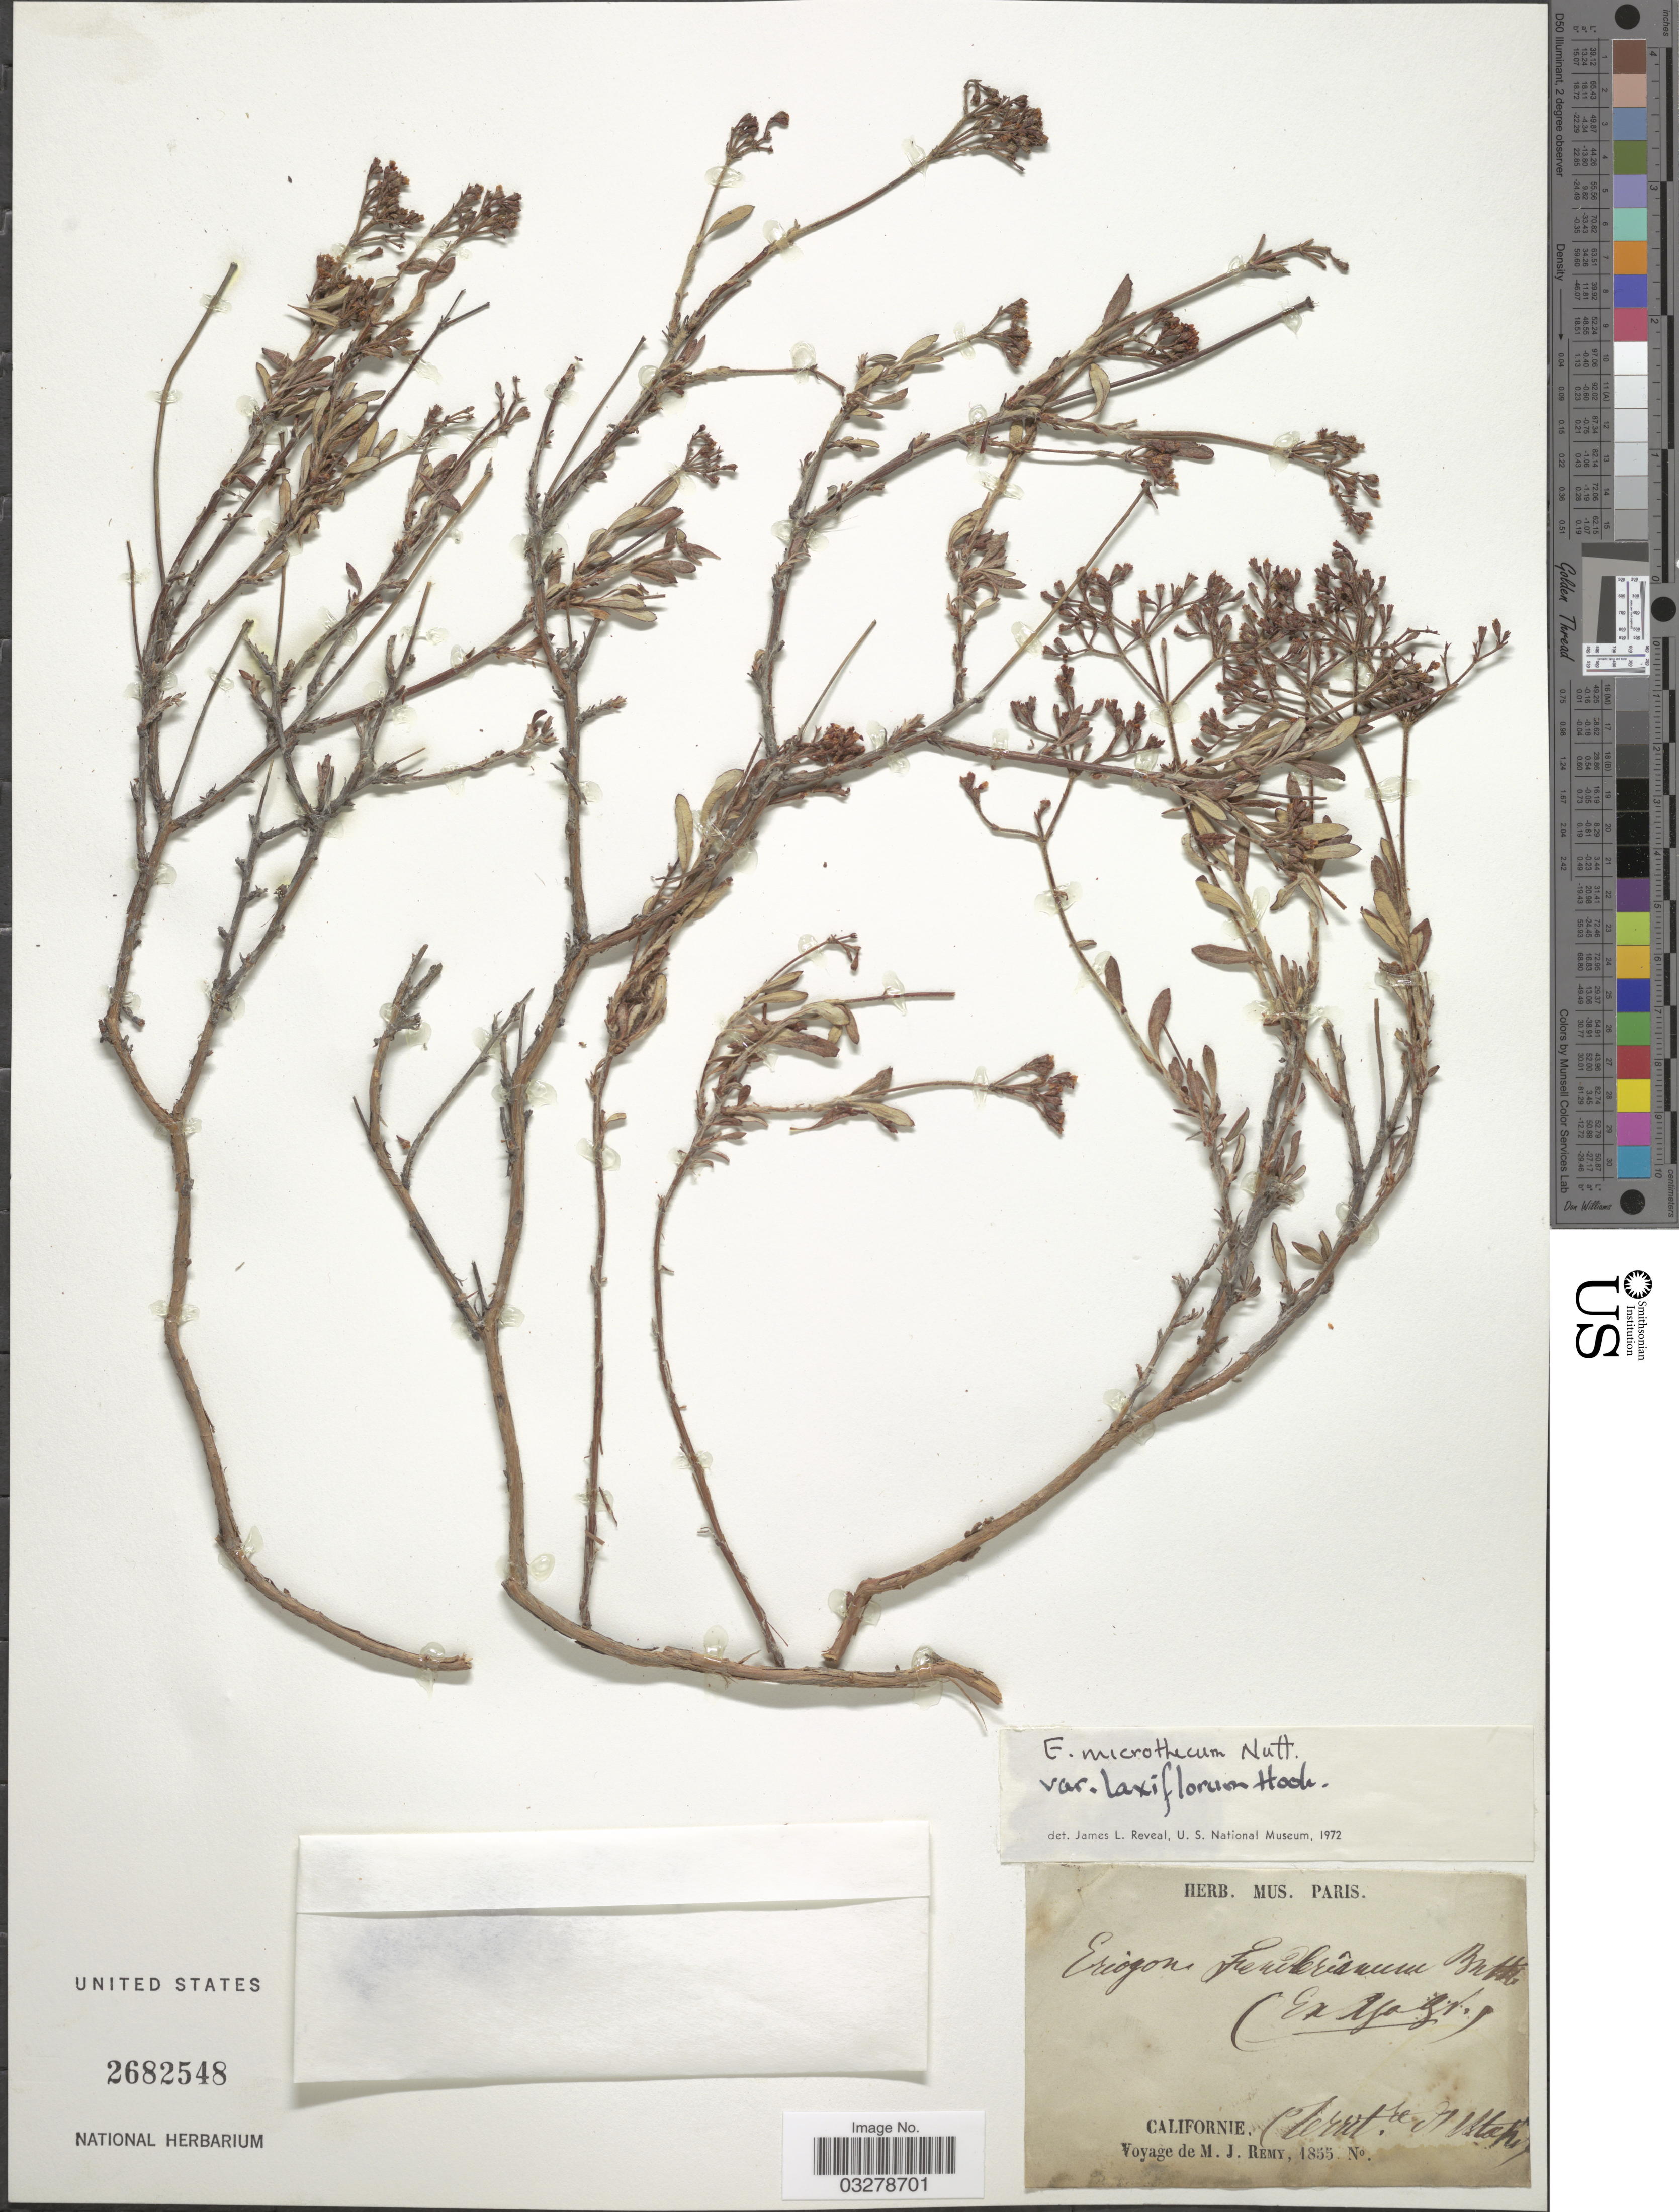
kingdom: Plantae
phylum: Tracheophyta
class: Magnoliopsida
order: Caryophyllales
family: Polygonaceae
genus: Eriogonum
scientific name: Eriogonum microtheca var. laxiflorum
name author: Hook.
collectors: M. J. Remy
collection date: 1855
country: United States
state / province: California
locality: Californie. (Territ. de Utah.).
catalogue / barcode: US 2682548